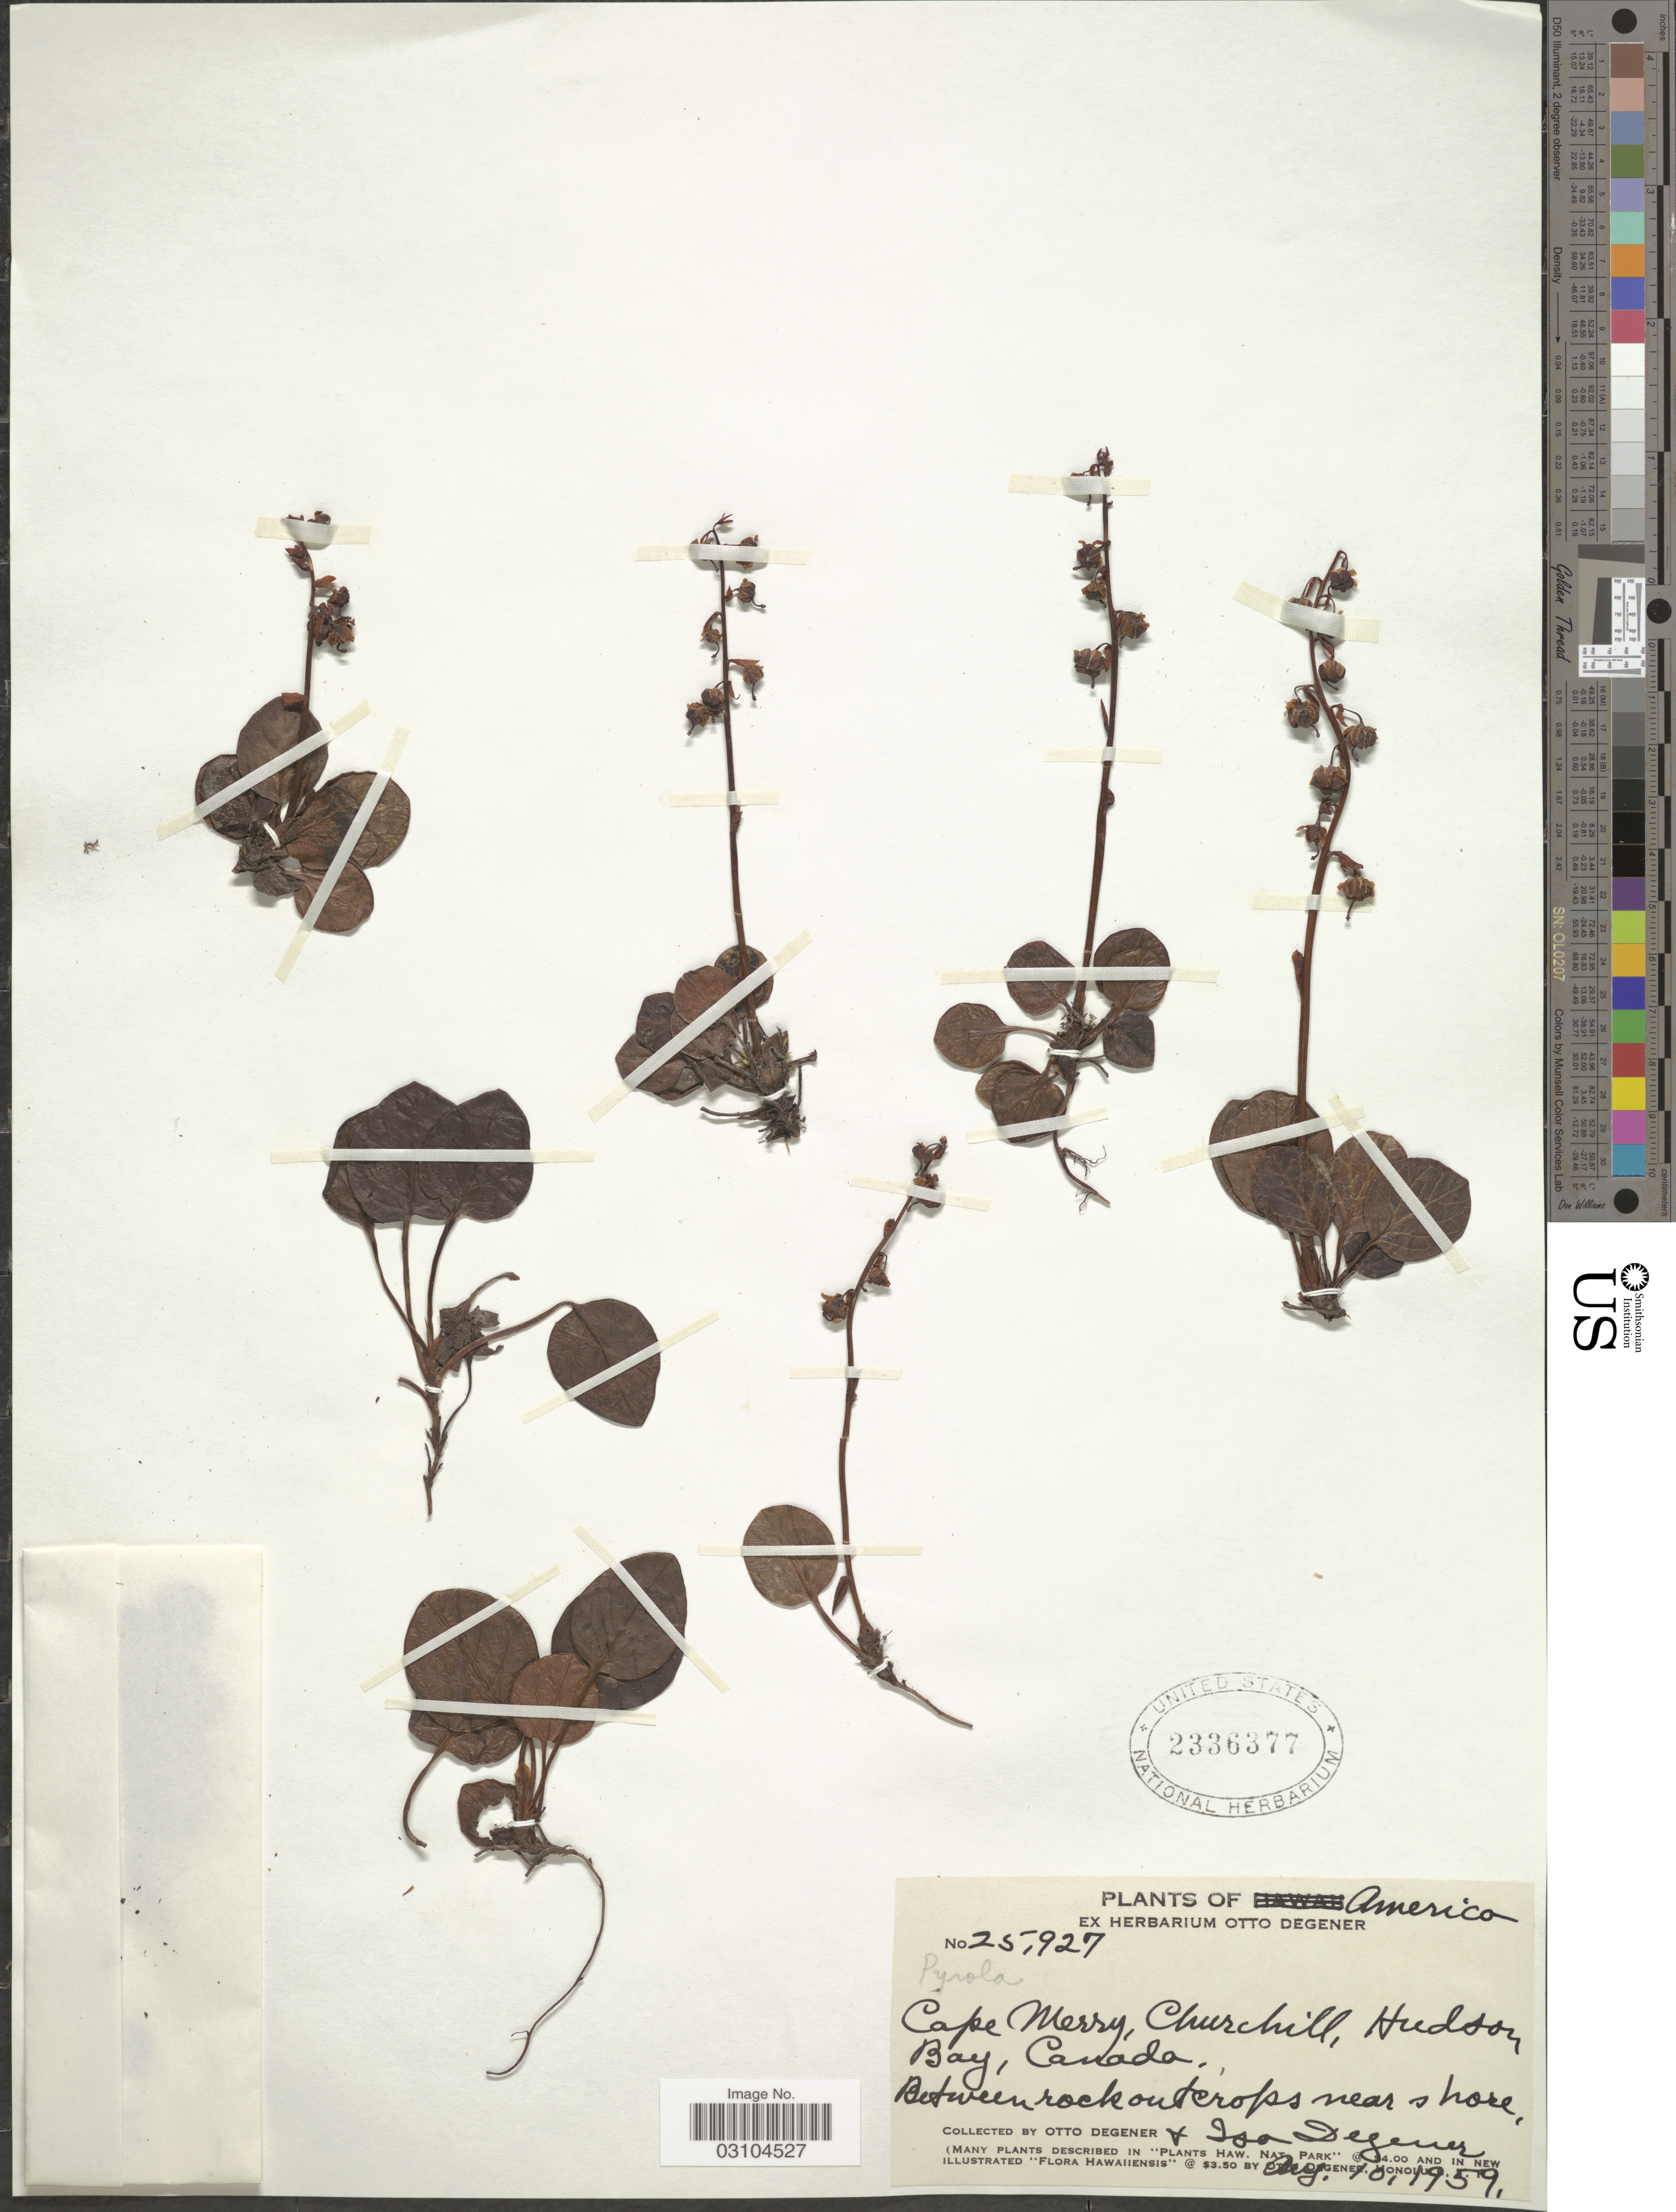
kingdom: Plantae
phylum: Tracheophyta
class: Magnoliopsida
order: Ericales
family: Ericaceae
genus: Pyrola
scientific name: Pyrola sp.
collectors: O. Degener & I. Degener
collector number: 25927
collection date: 1959-08-10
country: Canada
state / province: Manitoba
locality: Cape Merry, Churchill, Hudson Bay.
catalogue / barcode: US 2336377